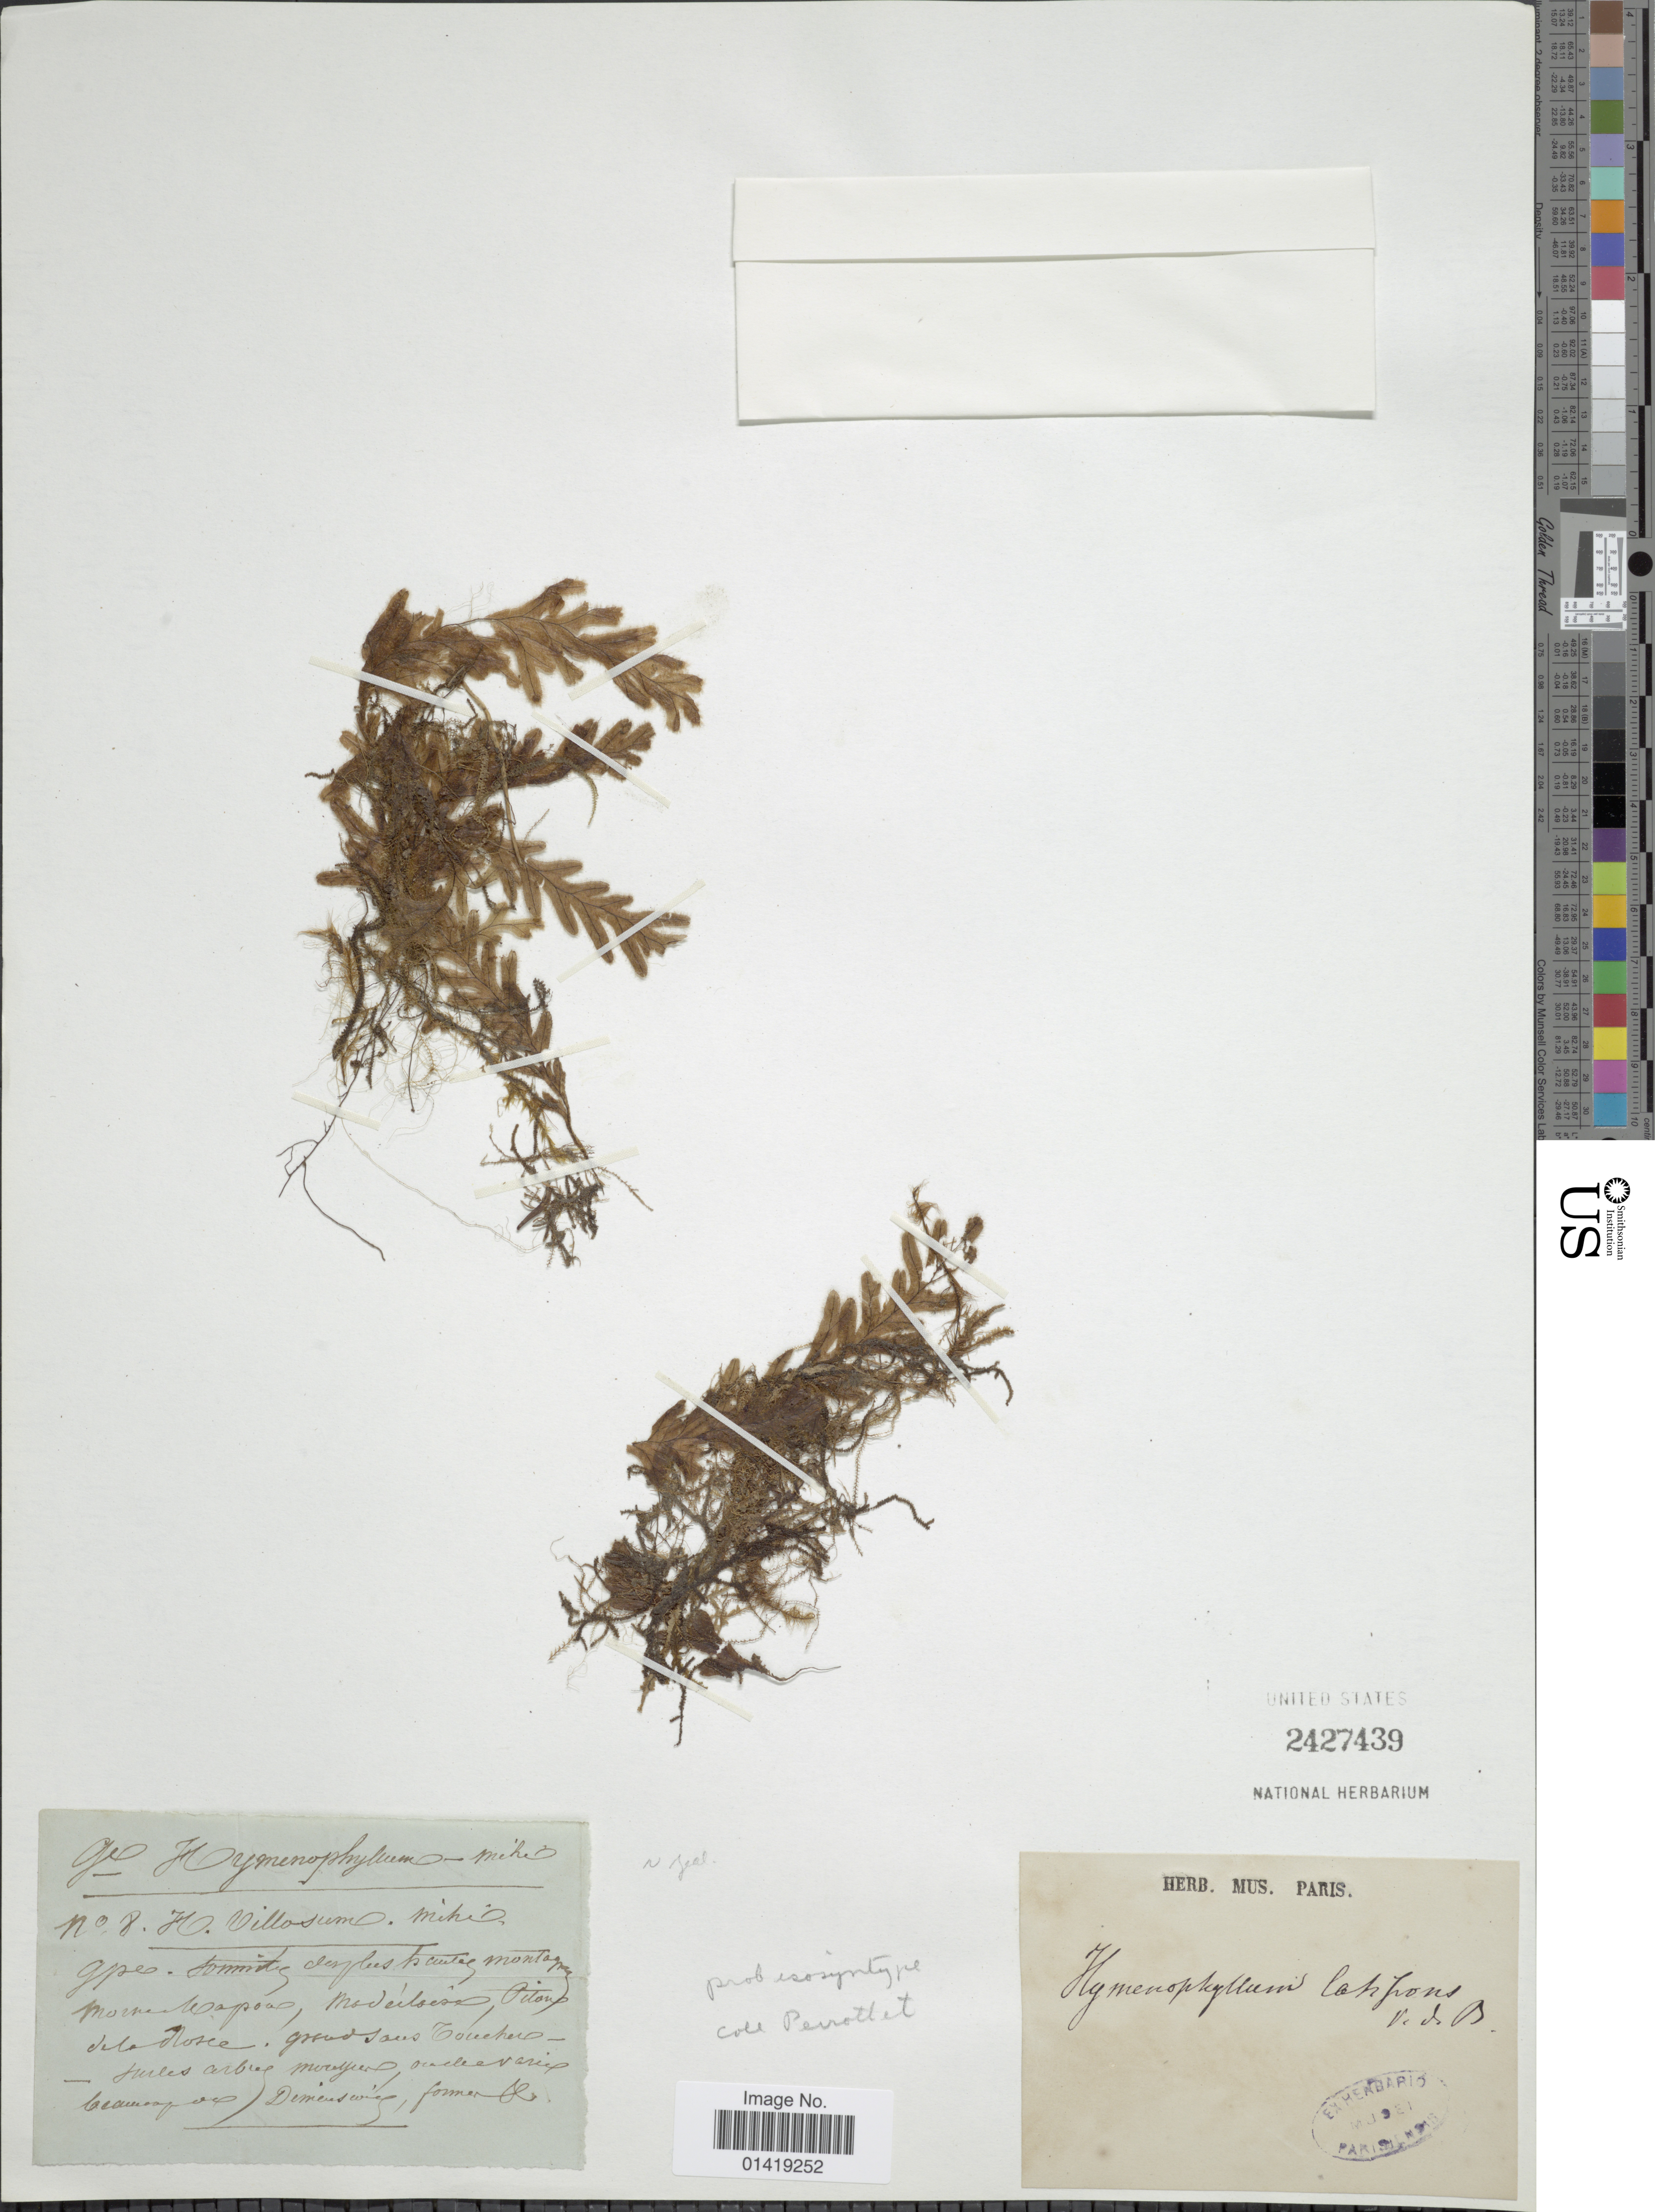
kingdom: Plantae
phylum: Tracheophyta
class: Polypodiopsida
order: Hymenophyllales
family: Hymenophyllaceae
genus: Hymenophyllum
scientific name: Hymenophyllum villosum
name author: Colenso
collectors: ex herb. Mus. Paris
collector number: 8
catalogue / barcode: US 2427439